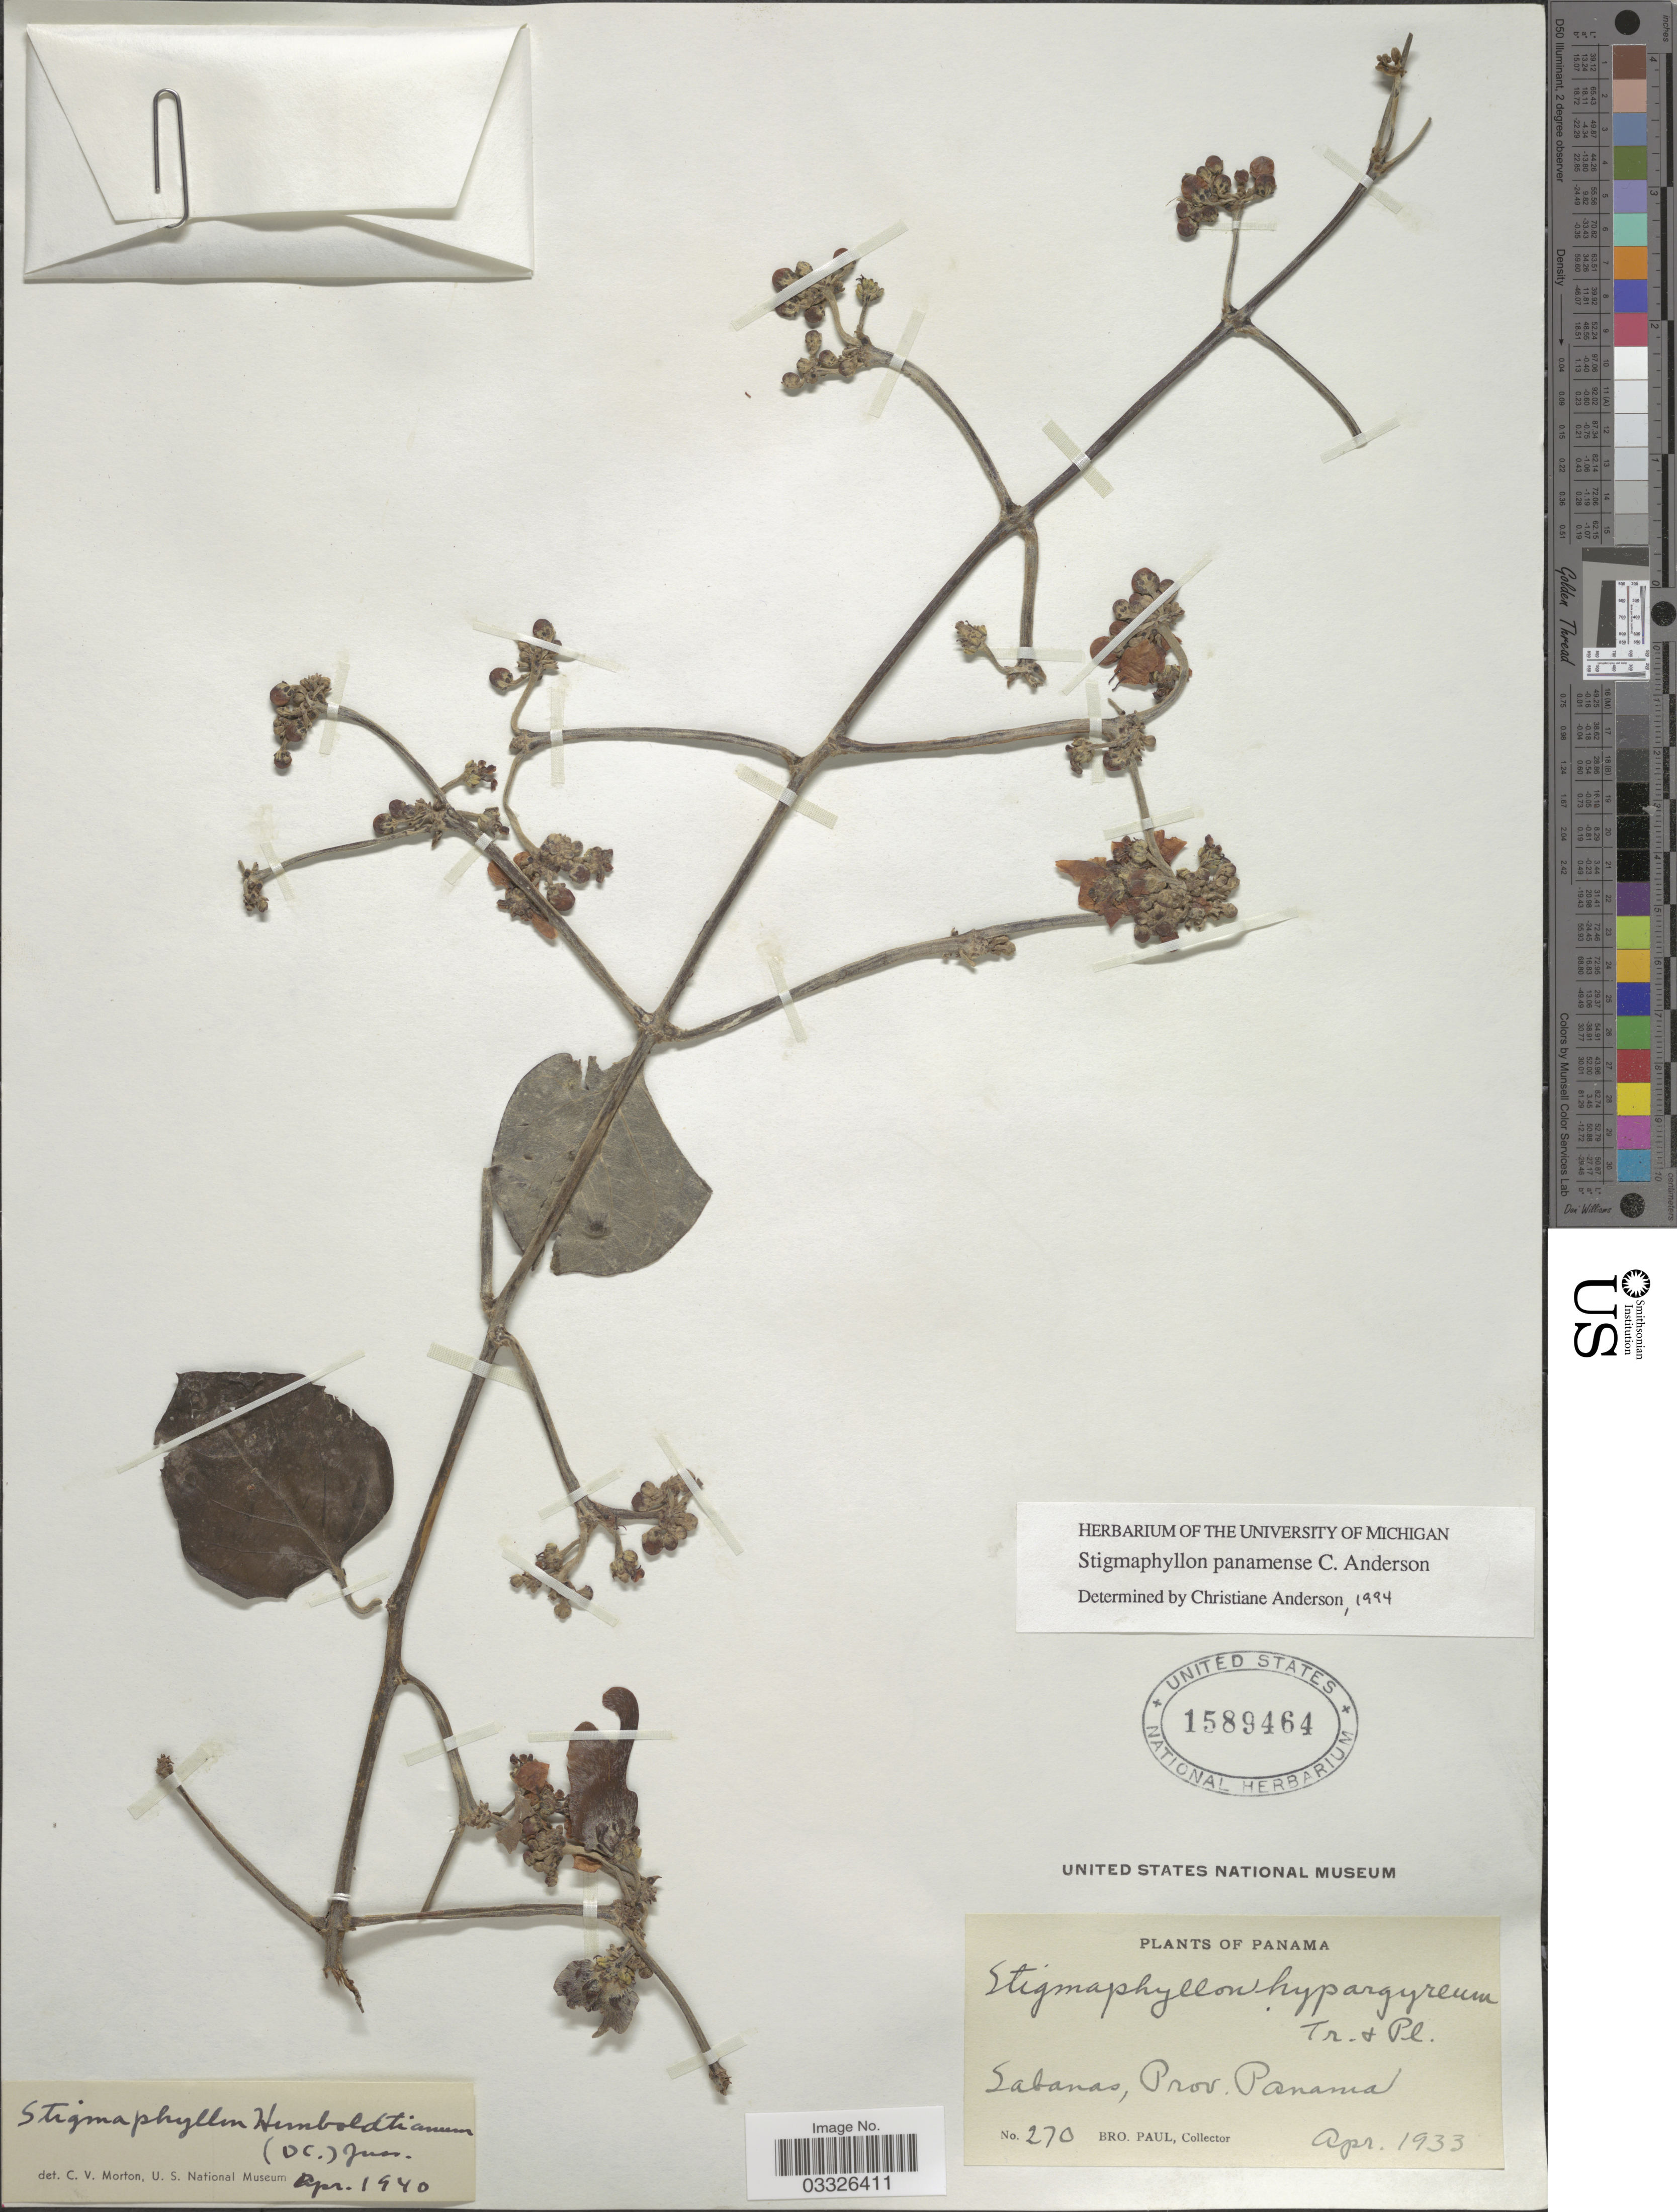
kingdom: Plantae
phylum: Tracheophyta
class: Magnoliopsida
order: Malpighiales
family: Malpighiaceae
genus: Stigmaphyllon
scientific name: Stigmaphyllon panamense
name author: C.E. Anderson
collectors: B. Paul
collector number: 270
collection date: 1933-04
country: Panama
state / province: Panamá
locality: Sabanas.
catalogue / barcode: US 1589464